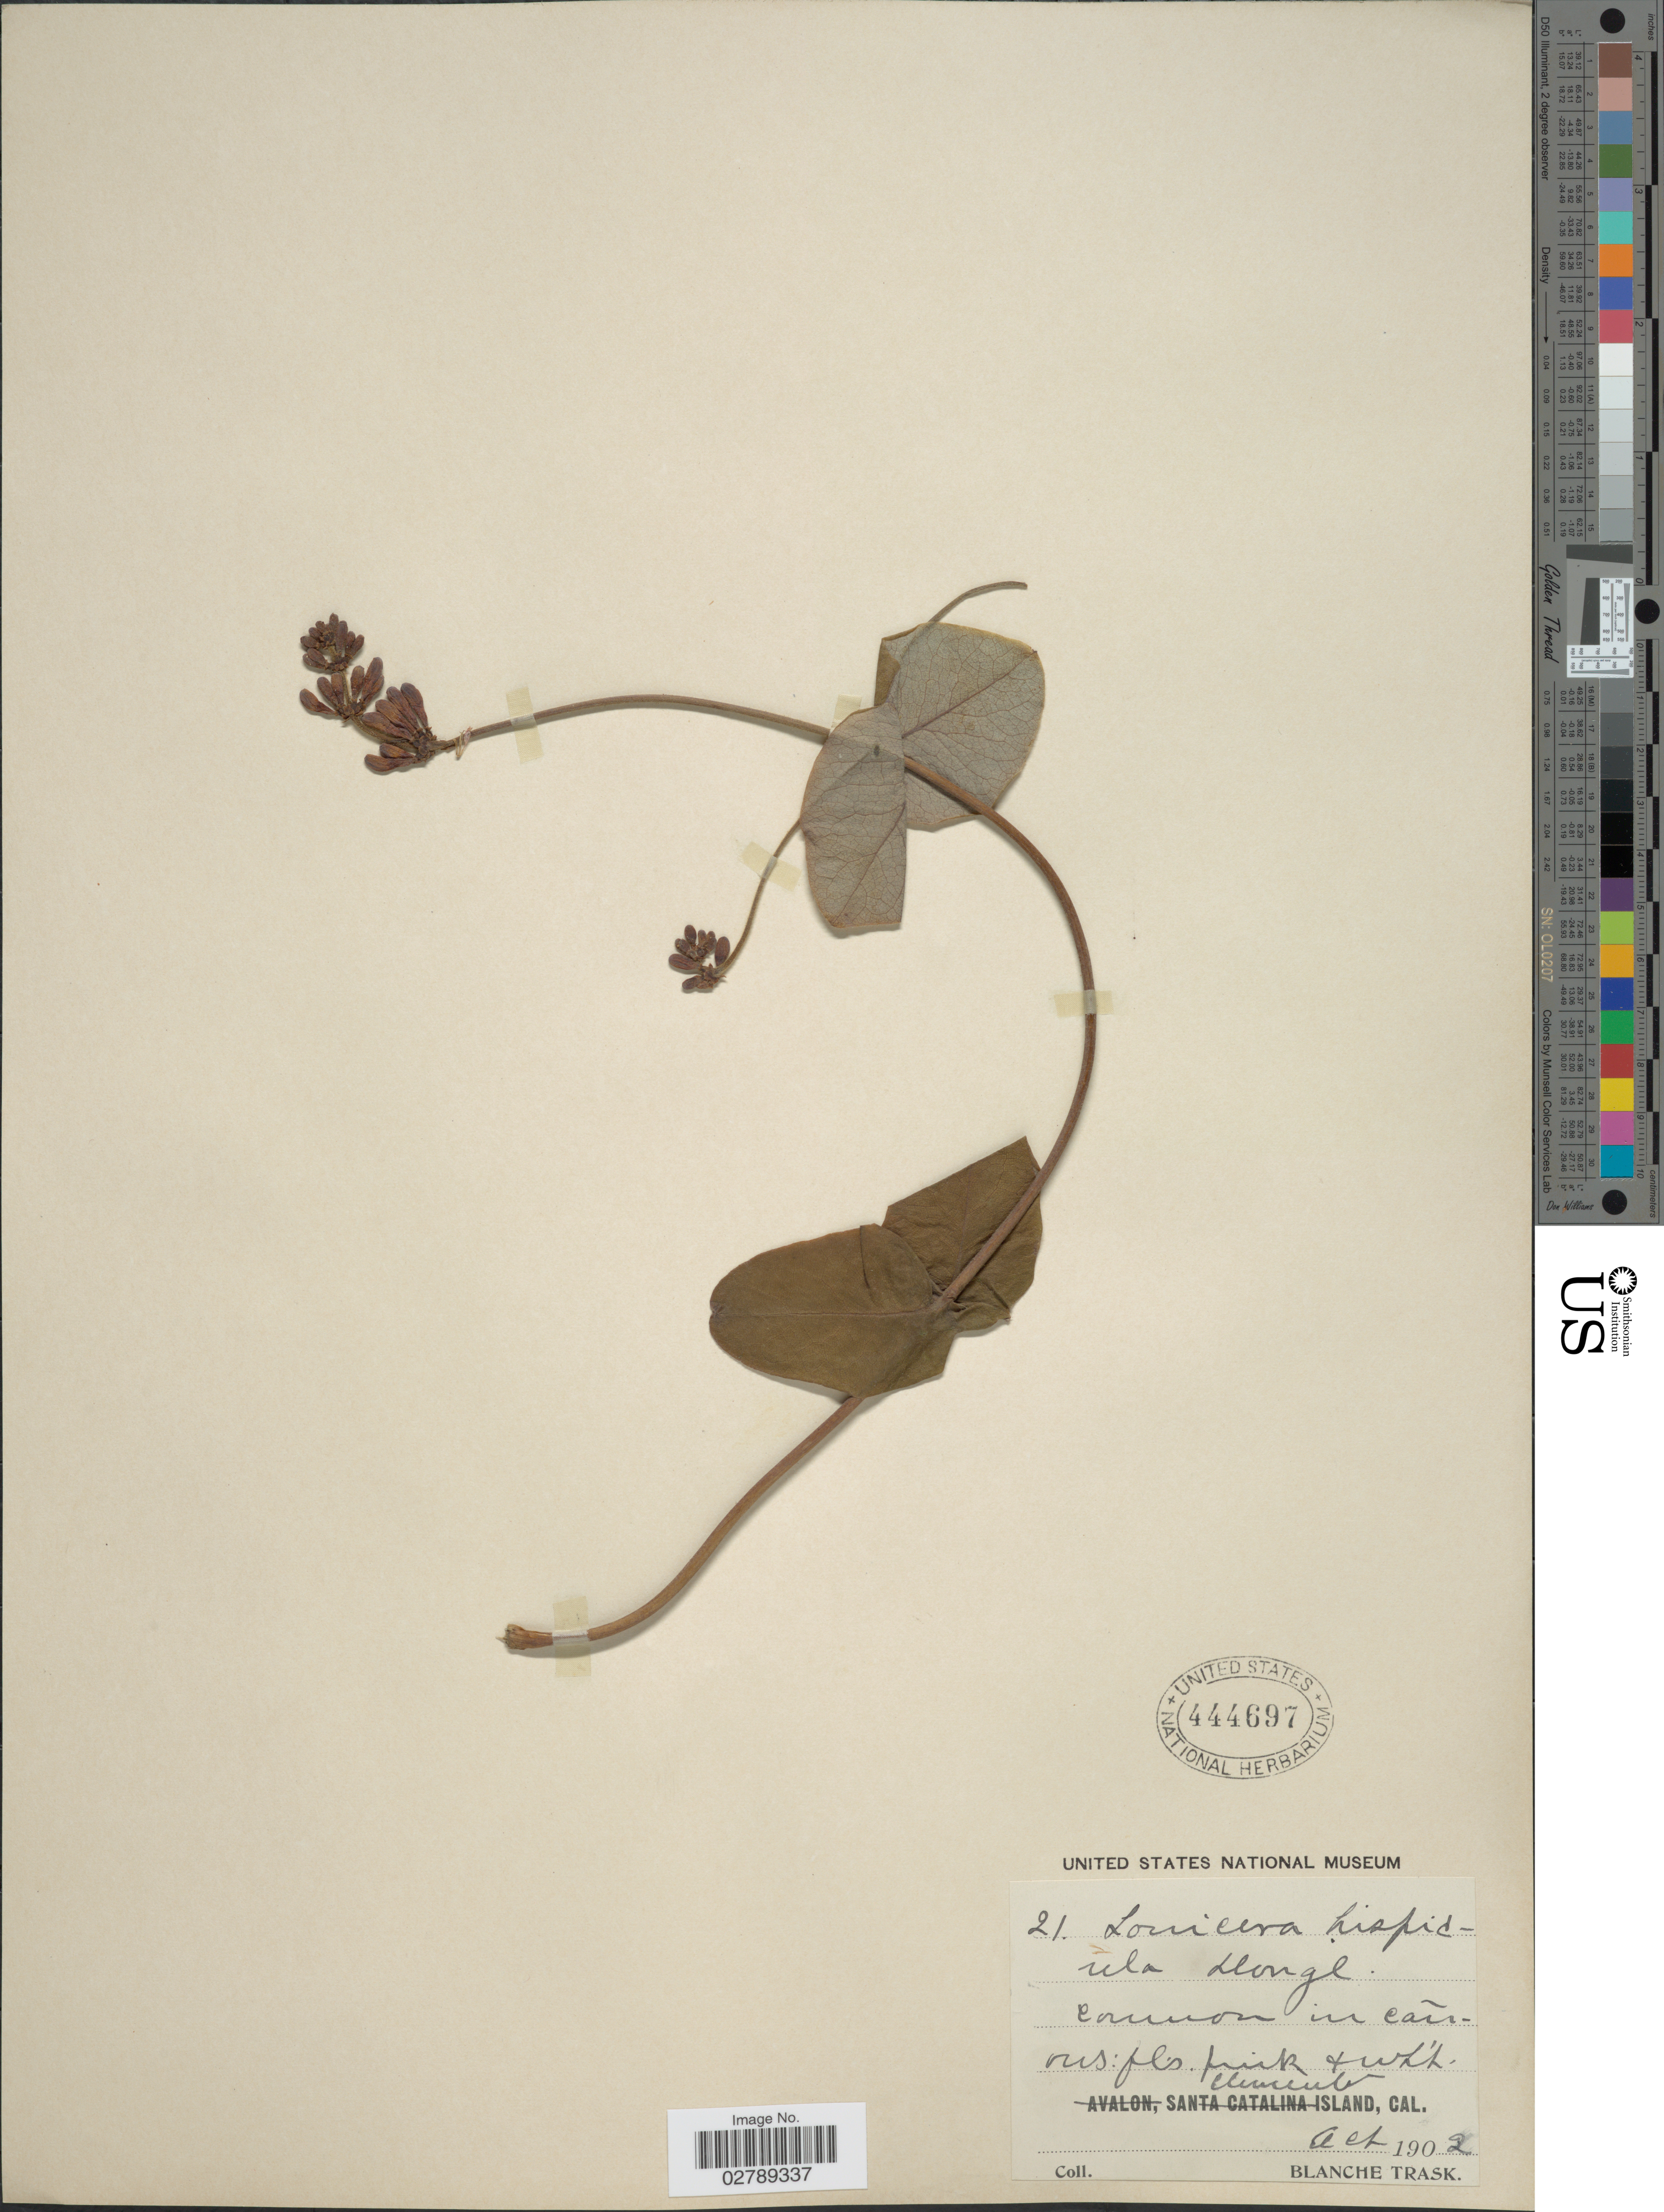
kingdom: Plantae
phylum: Tracheophyta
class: Magnoliopsida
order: Dipsacales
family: Caprifoliaceae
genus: Lonicera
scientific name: Lonicera hispidula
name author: Douglas ex Lindl.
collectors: B. Trask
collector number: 21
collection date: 1902-10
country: United States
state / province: California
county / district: Los Angeles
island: San Clemente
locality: San Clemente Island.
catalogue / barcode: US 444697